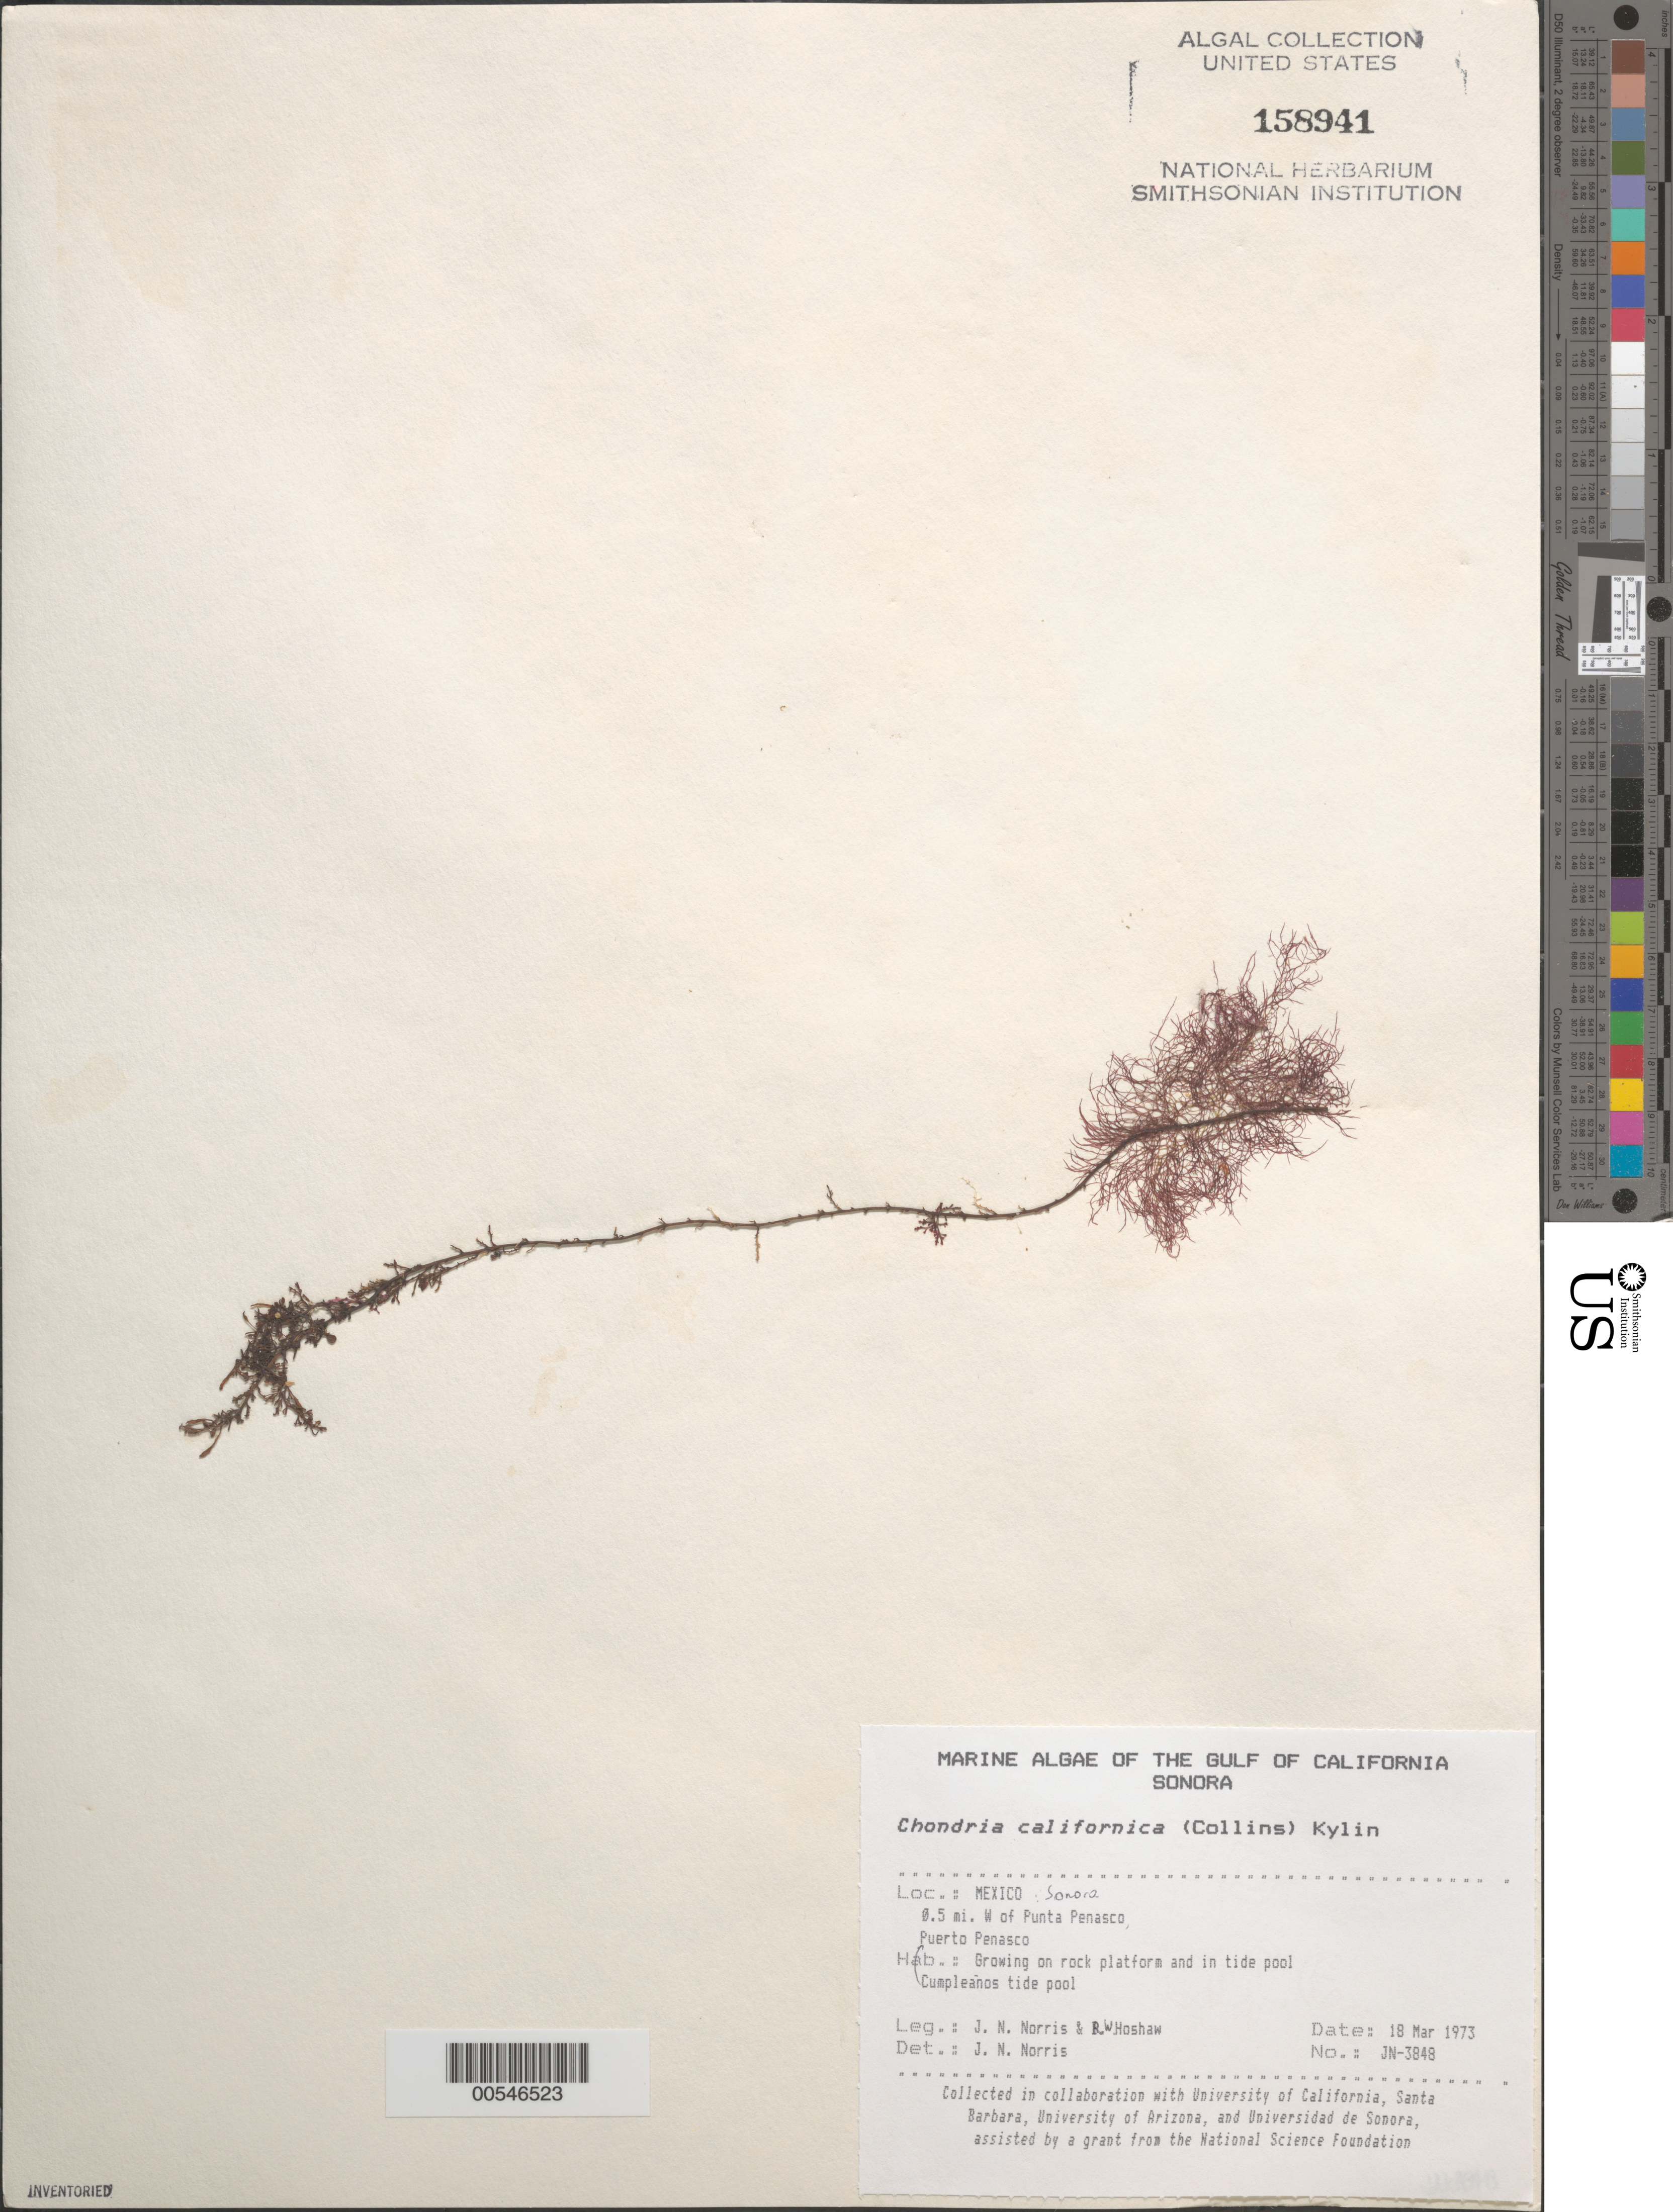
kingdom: Plantae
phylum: Rhodophyta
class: Florideophyceae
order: Ceramiales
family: Rhodomelaceae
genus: Chondria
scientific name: Chondria acrorhizophora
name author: Setch. & N.L. Gardner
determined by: Algae name updating Project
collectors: J. N. Norris & R. Hoshaw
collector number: JN-3848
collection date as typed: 18 Mar 1973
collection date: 1973-03-18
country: Mexico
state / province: Sonora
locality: Puerto Penasco, Cumpleanos Tide Pool, 0.5 mile west of Punta Penasco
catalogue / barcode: US 158941